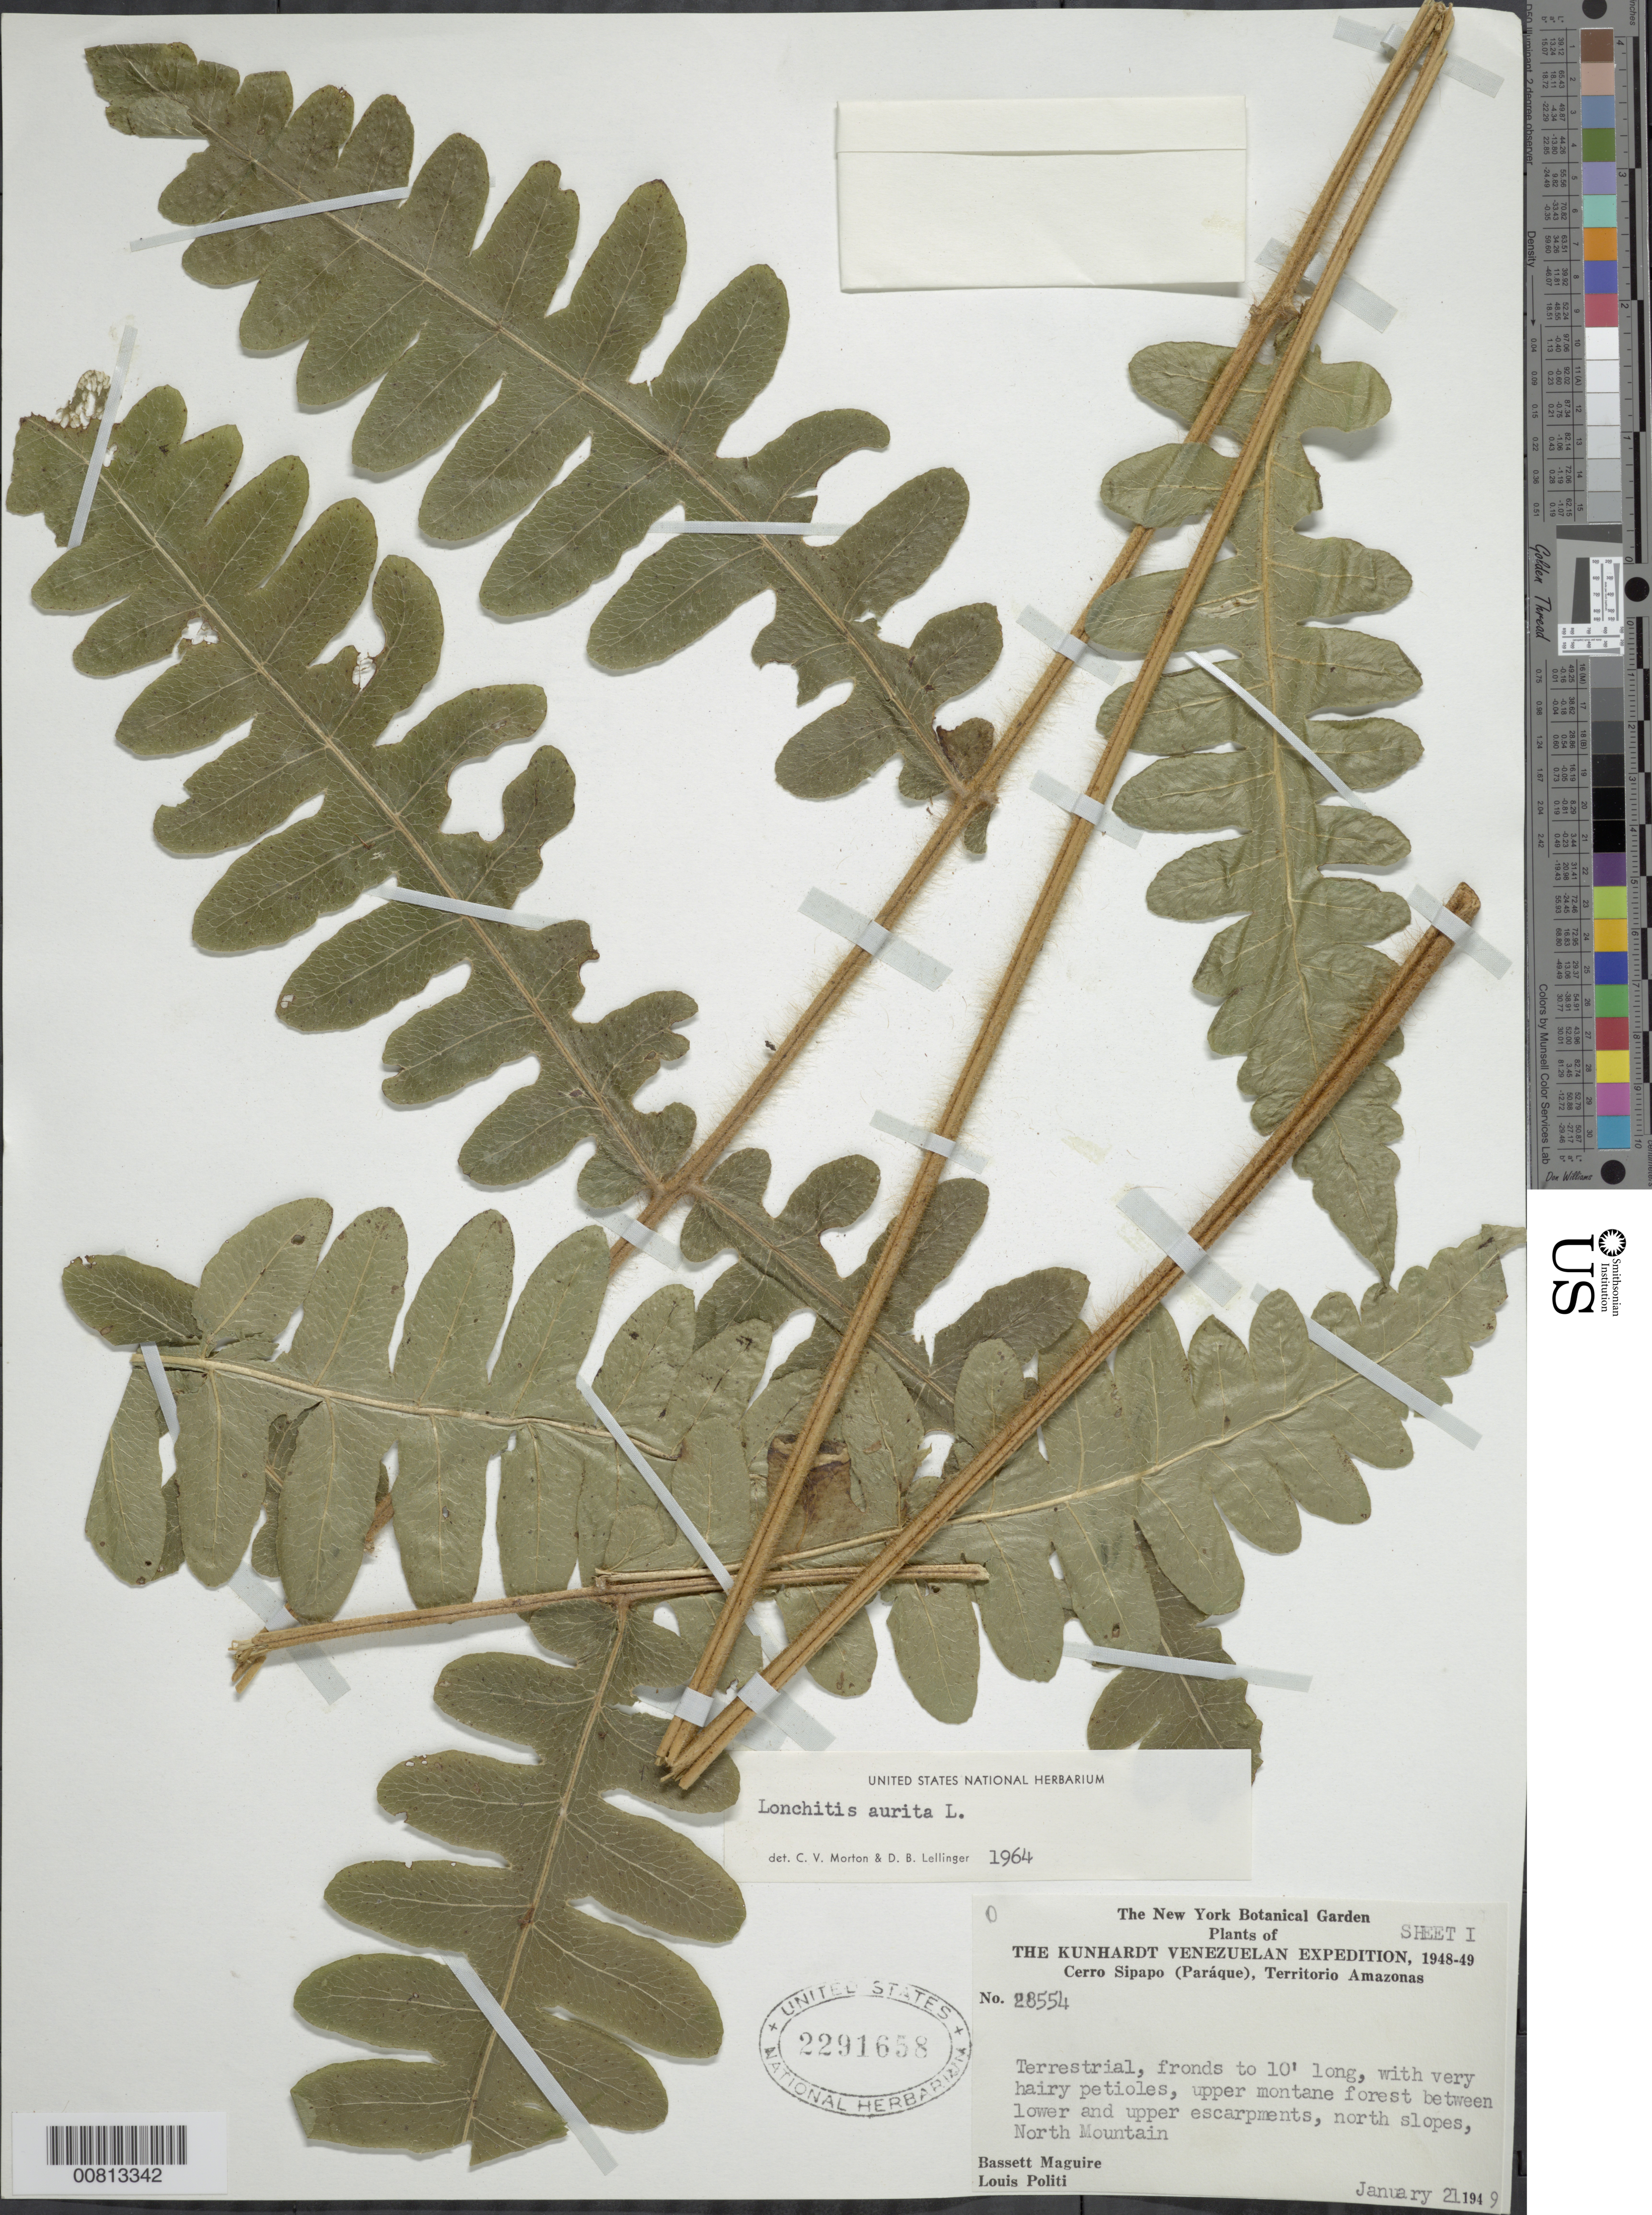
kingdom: Plantae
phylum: Tracheophyta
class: Polypodiopsida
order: Polypodiales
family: Dennstaedtiaceae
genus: Blotiella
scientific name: Blotiella lindeniana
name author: (Hook.) R.M. Tryon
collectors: B. Maguire & L. Politi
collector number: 28554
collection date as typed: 21-Jan-49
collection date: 1949-01-21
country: Venezuela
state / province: Amazonas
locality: Cerro Sipapo (Paráque), North Mountain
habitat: Upper montane forest between lower and upper escarpments, N slopes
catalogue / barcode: US 2291658